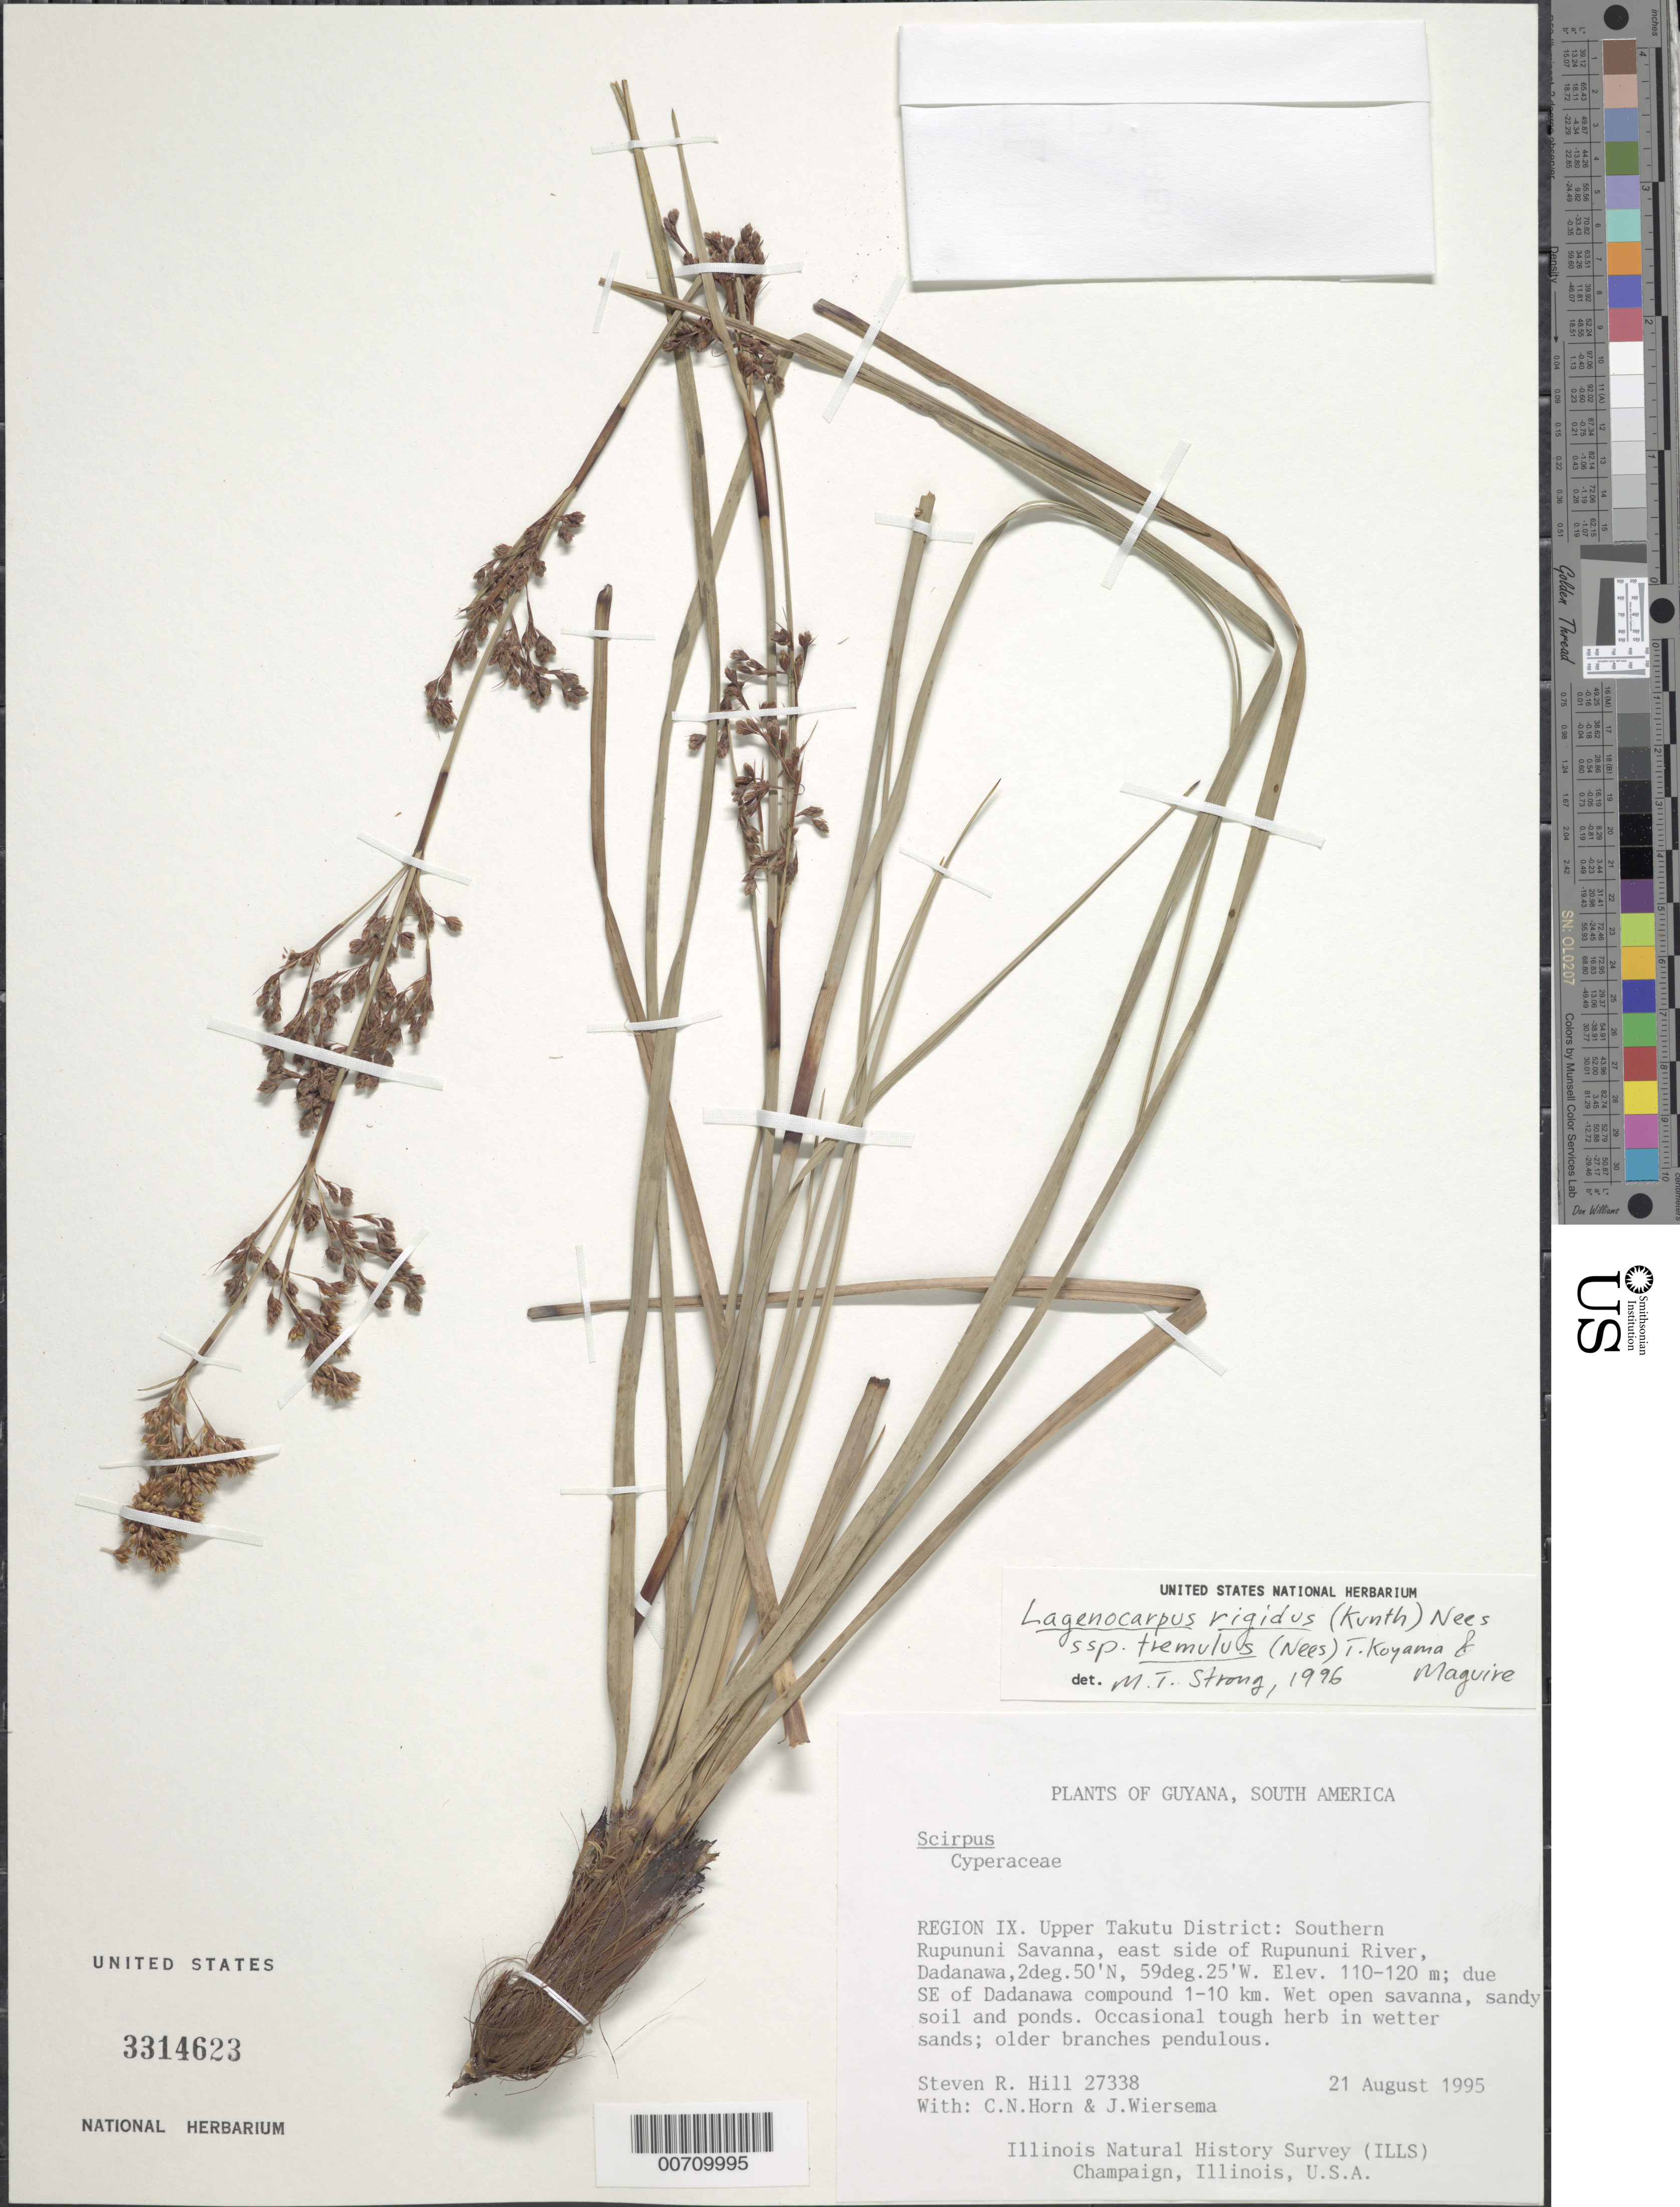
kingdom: Plantae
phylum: Tracheophyta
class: Liliopsida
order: Poales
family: Cyperaceae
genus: Lagenocarpus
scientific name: Lagenocarpus rigidus subsp. tremulus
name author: (Nees) T. Koyama & Maguire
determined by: Strong, M. T., (US), Smithsonian Institution - National Museum of Natural History (UNITED STATES)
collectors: S. R. Hill, C. N. Horn & J. H. Wiersema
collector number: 27338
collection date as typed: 21-Aug-95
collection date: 1995-08-21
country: Guyana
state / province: U. Takutu-U. Essequibo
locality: Dadanawa, southern Rupununi Savanna, E side of Rupununi R., E side of Rupununi R., due SE of Dadanawa compound 1 -10 km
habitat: Wet open savanna, sandy soil and ponds; in wetter sands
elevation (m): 110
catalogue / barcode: US 3314623